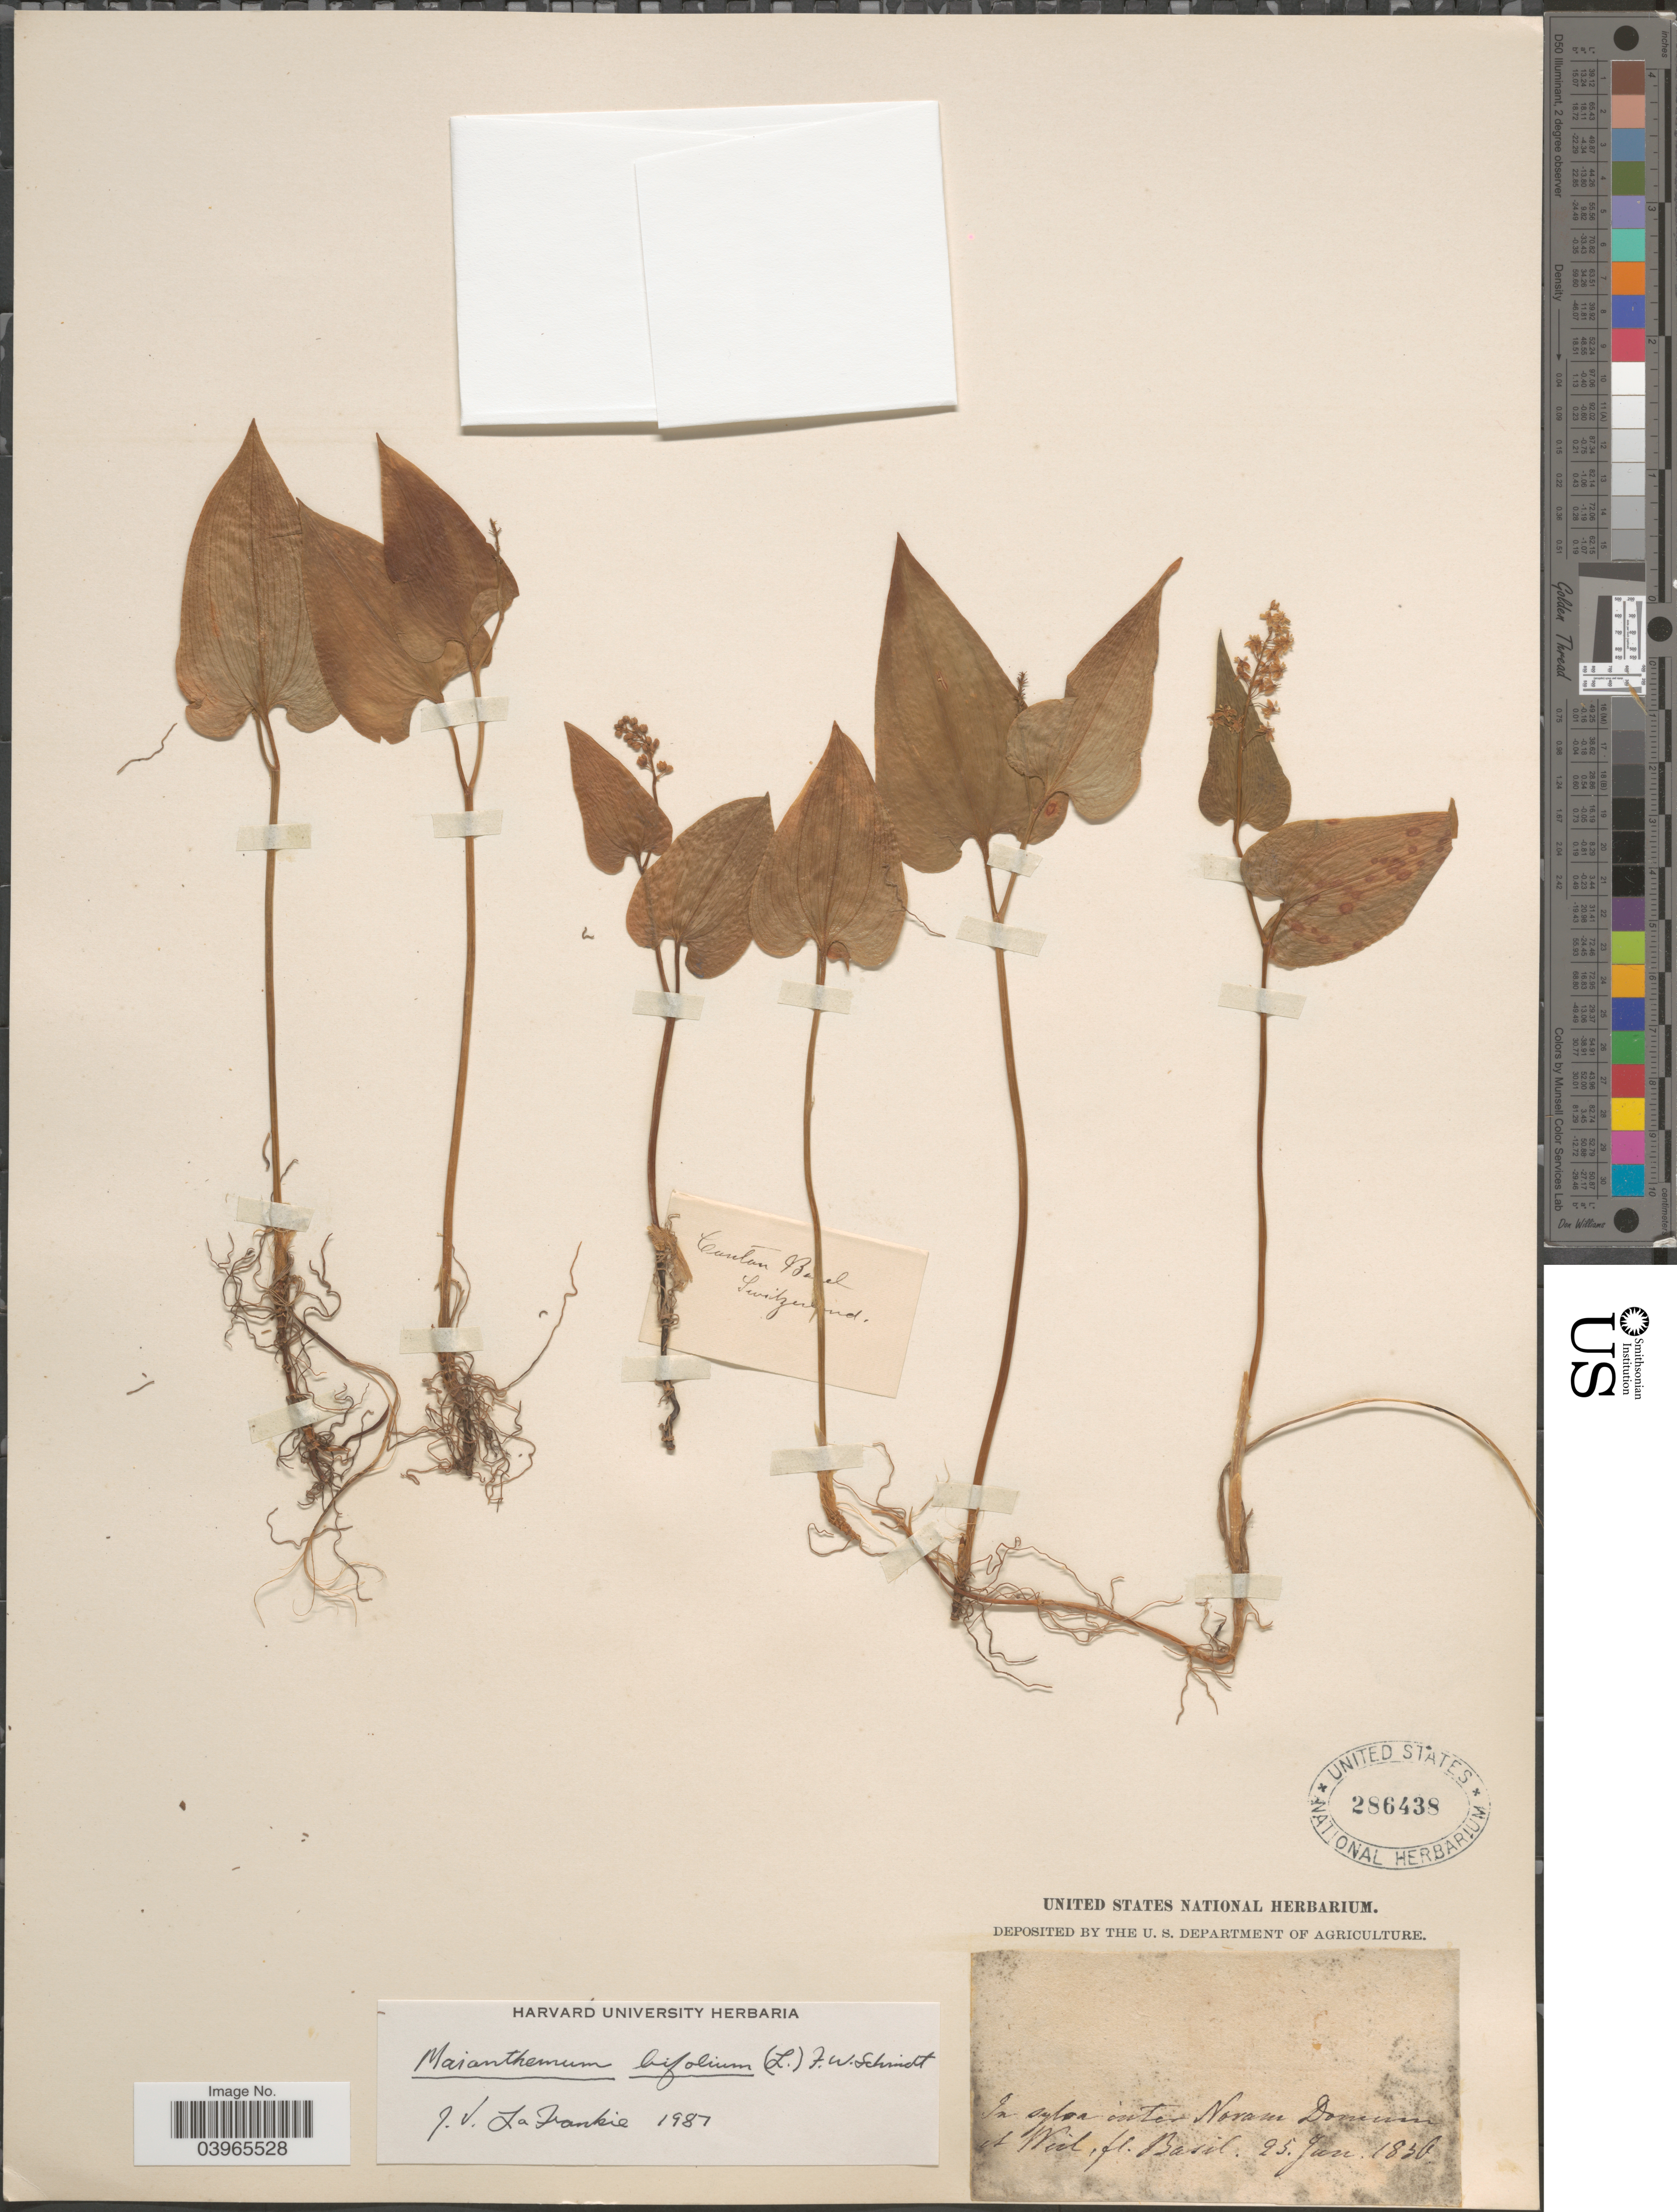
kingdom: Plantae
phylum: Tracheophyta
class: Liliopsida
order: Asparagales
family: Asparagaceae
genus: Maianthemum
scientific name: Maianthemum bifolium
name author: (L.) F.W. Schmidt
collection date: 1856-06-25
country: Switzerland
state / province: Basel-Landschaft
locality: Canton Basel. In sylva inter Novam Domum et Wiel, fl. Basil.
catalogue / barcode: US 286438